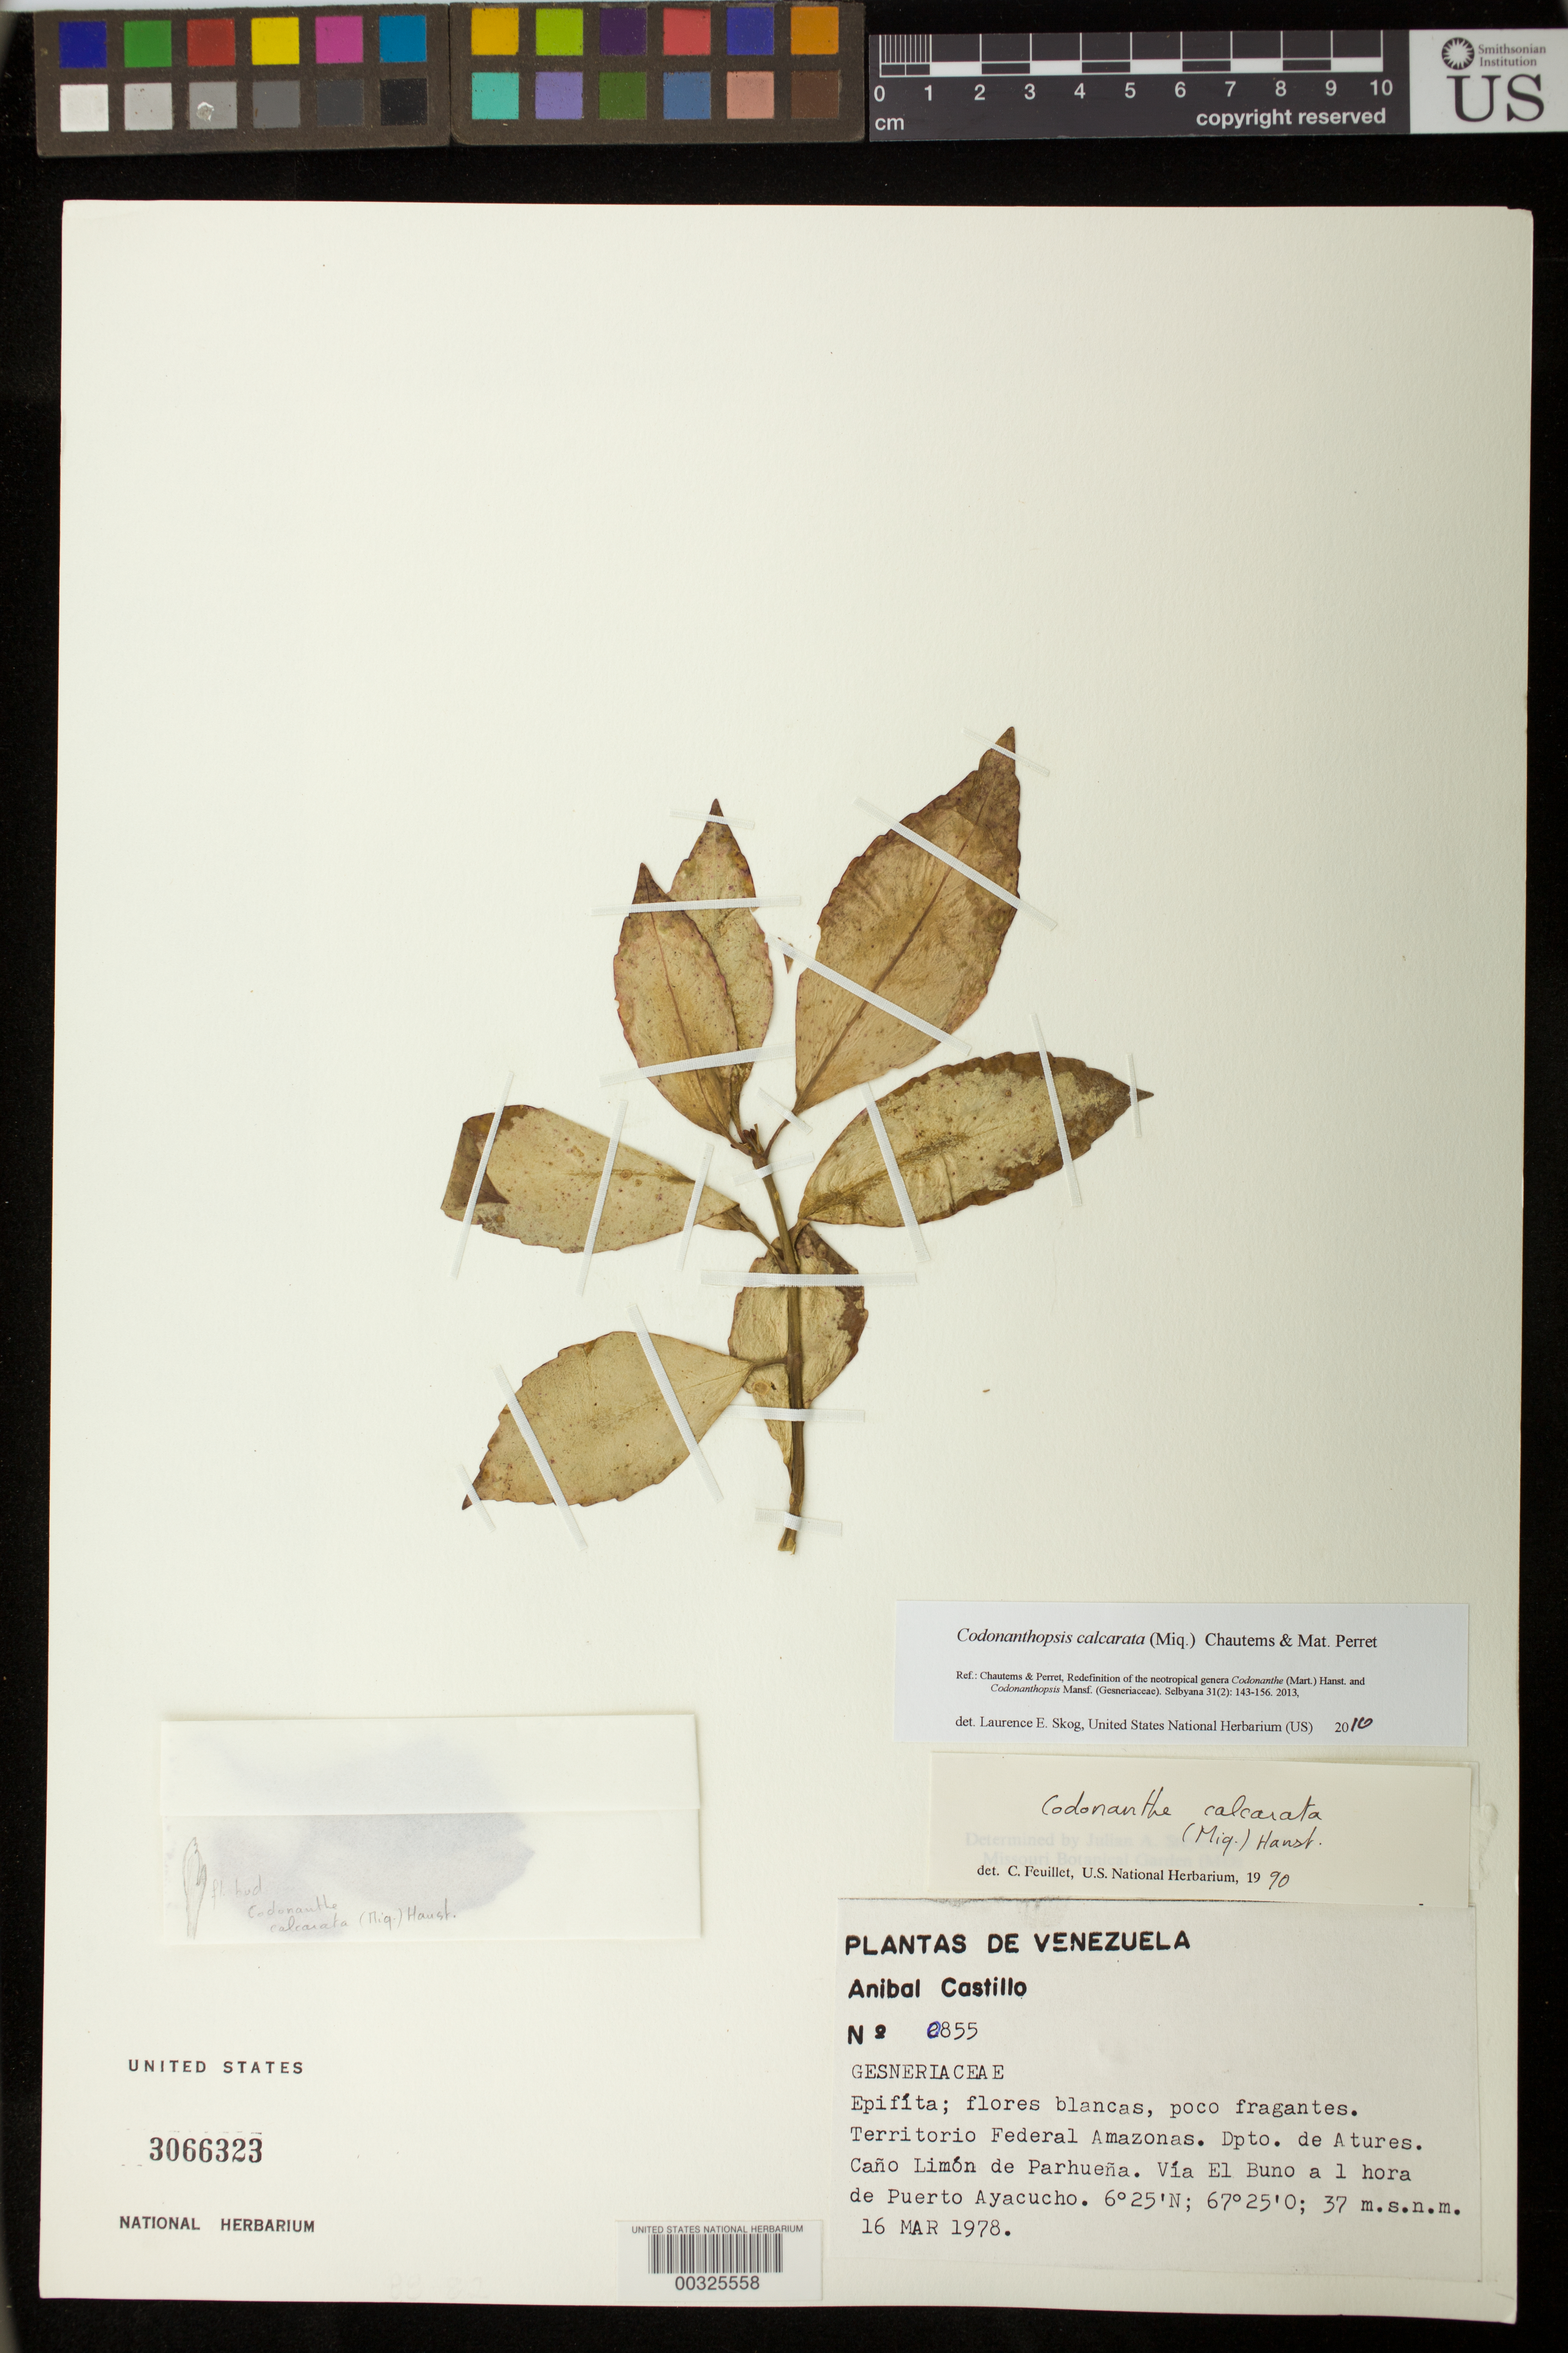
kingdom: Plantae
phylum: Tracheophyta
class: Magnoliopsida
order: Lamiales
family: Gesneriaceae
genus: Codonanthopsis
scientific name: Codonanthopsis calcarata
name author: (Miq.) Chautems & Mat.Perret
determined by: Skog, Laurence E.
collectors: A. Castillo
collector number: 855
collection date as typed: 16 Mar 1978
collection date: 1978-03-16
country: Venezuela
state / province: Amazonas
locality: Atures Dept., Cano Limon de Parhuena, El Buno road 1 hr from Puerto Ayacucho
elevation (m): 37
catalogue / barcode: US 3066323